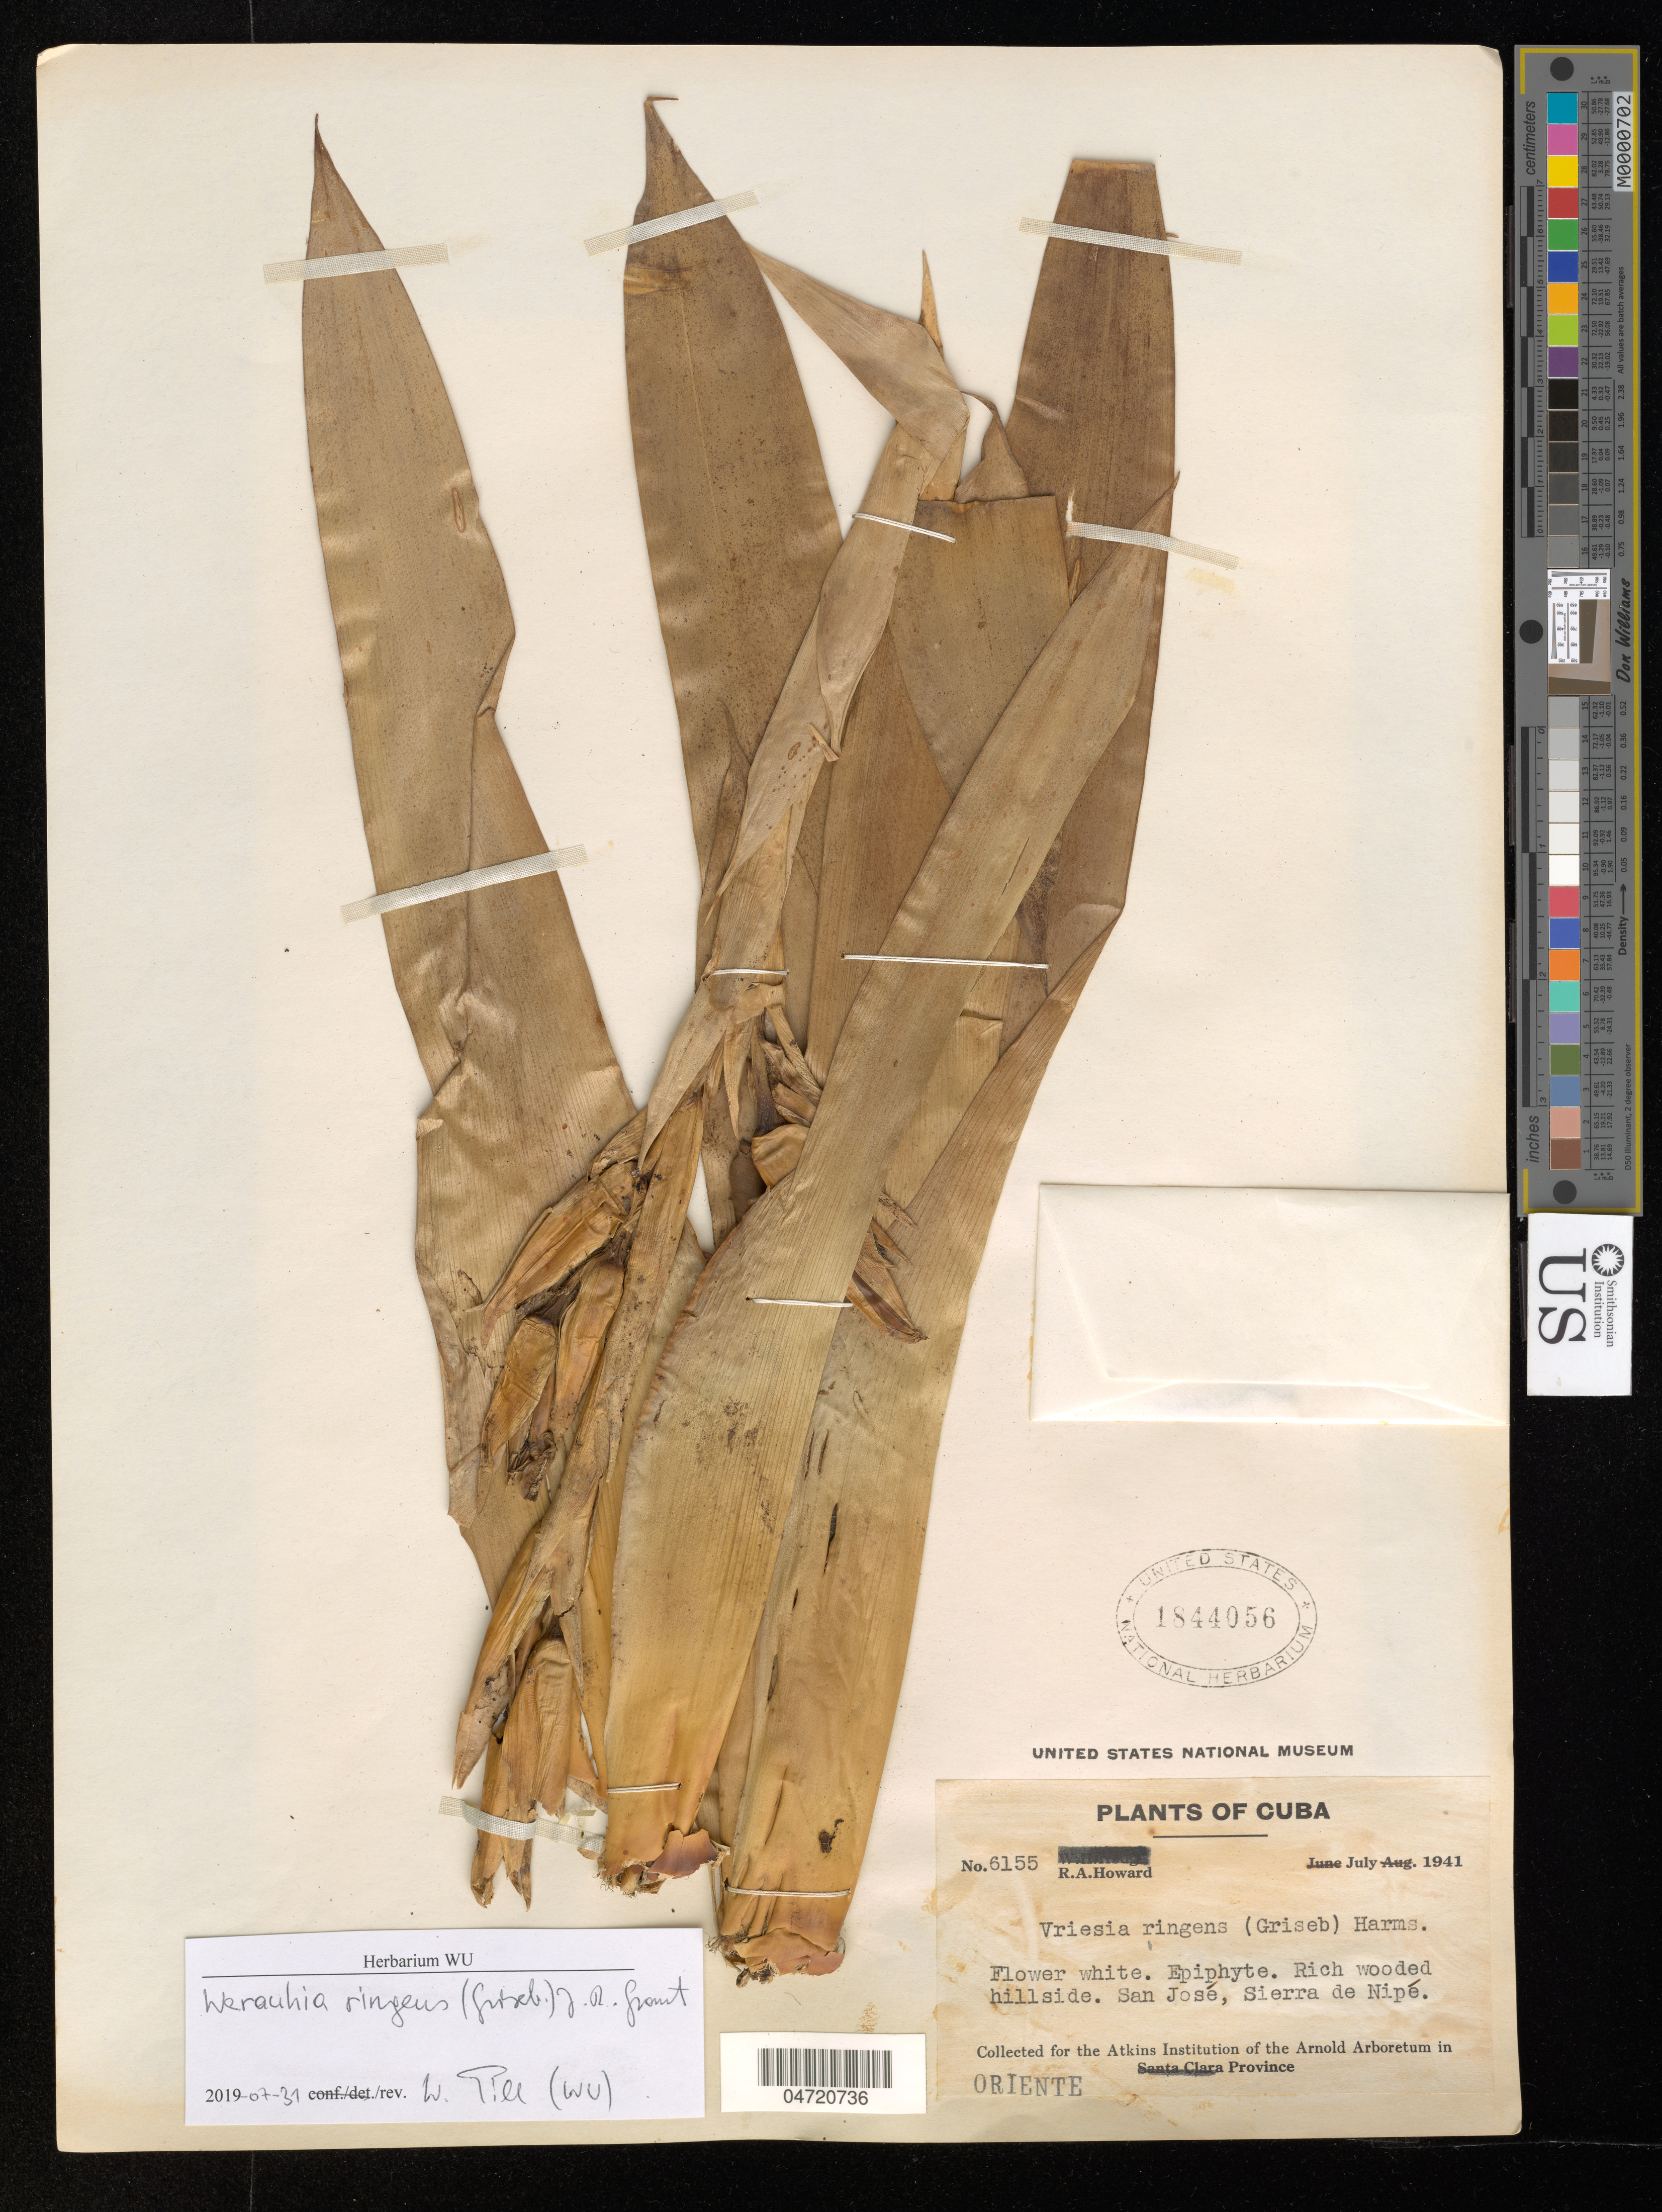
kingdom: Plantae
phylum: Tracheophyta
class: Liliopsida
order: Poales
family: Bromeliaceae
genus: Werauhia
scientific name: Werauhia ringens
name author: (Griseb.) J.R. Grant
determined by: Till, W.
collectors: R. A. Howard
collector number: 6155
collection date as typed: Jul 1941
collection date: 1941-07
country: Cuba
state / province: Oriente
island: Cuba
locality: San Jose, Sierra de Nipe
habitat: Rich wooded hillside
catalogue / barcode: US 1844056